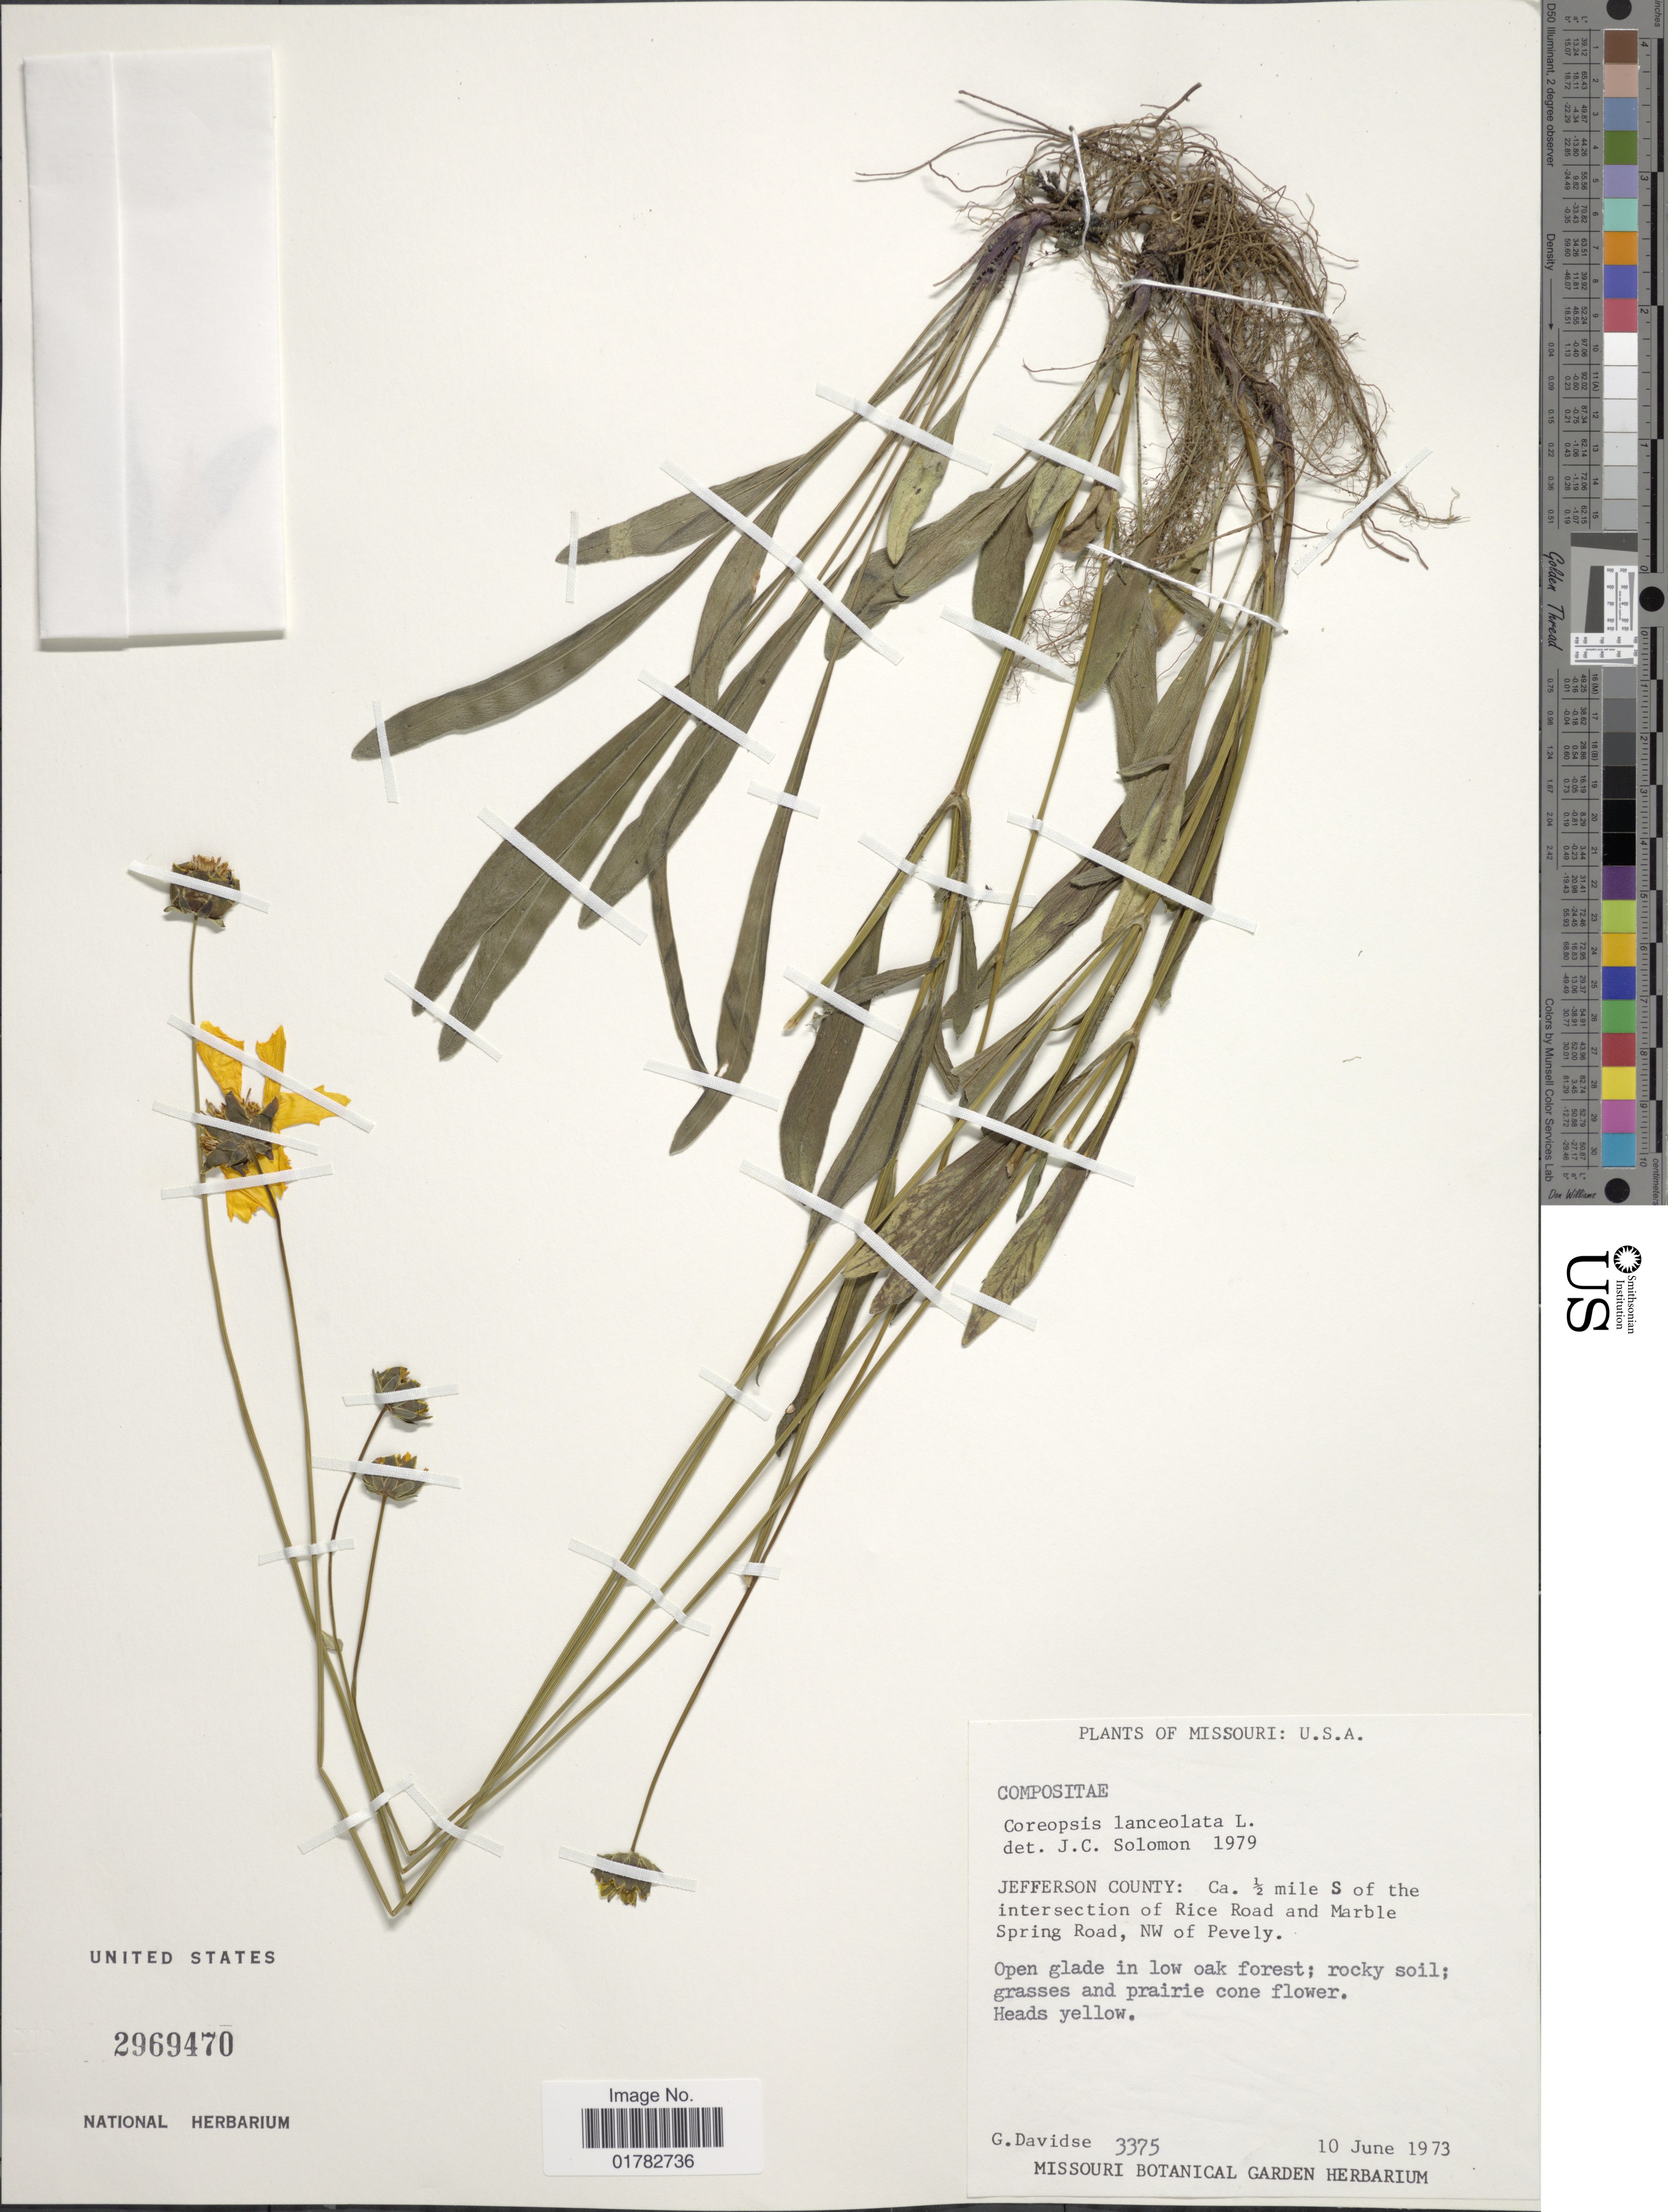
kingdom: Plantae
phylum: Tracheophyta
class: Magnoliopsida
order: Asterales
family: Asteraceae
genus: Coreopsis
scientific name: Coreopsis lanceolata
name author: L.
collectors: G. Davidse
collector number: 3375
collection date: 1973-06-10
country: United States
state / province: Missouri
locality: Jefferson County: ca. ½ mile S of the intersection of Rice Road and Marble Spring Road, NW of Pevely, open glade in low oak forest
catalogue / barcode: US 2969470